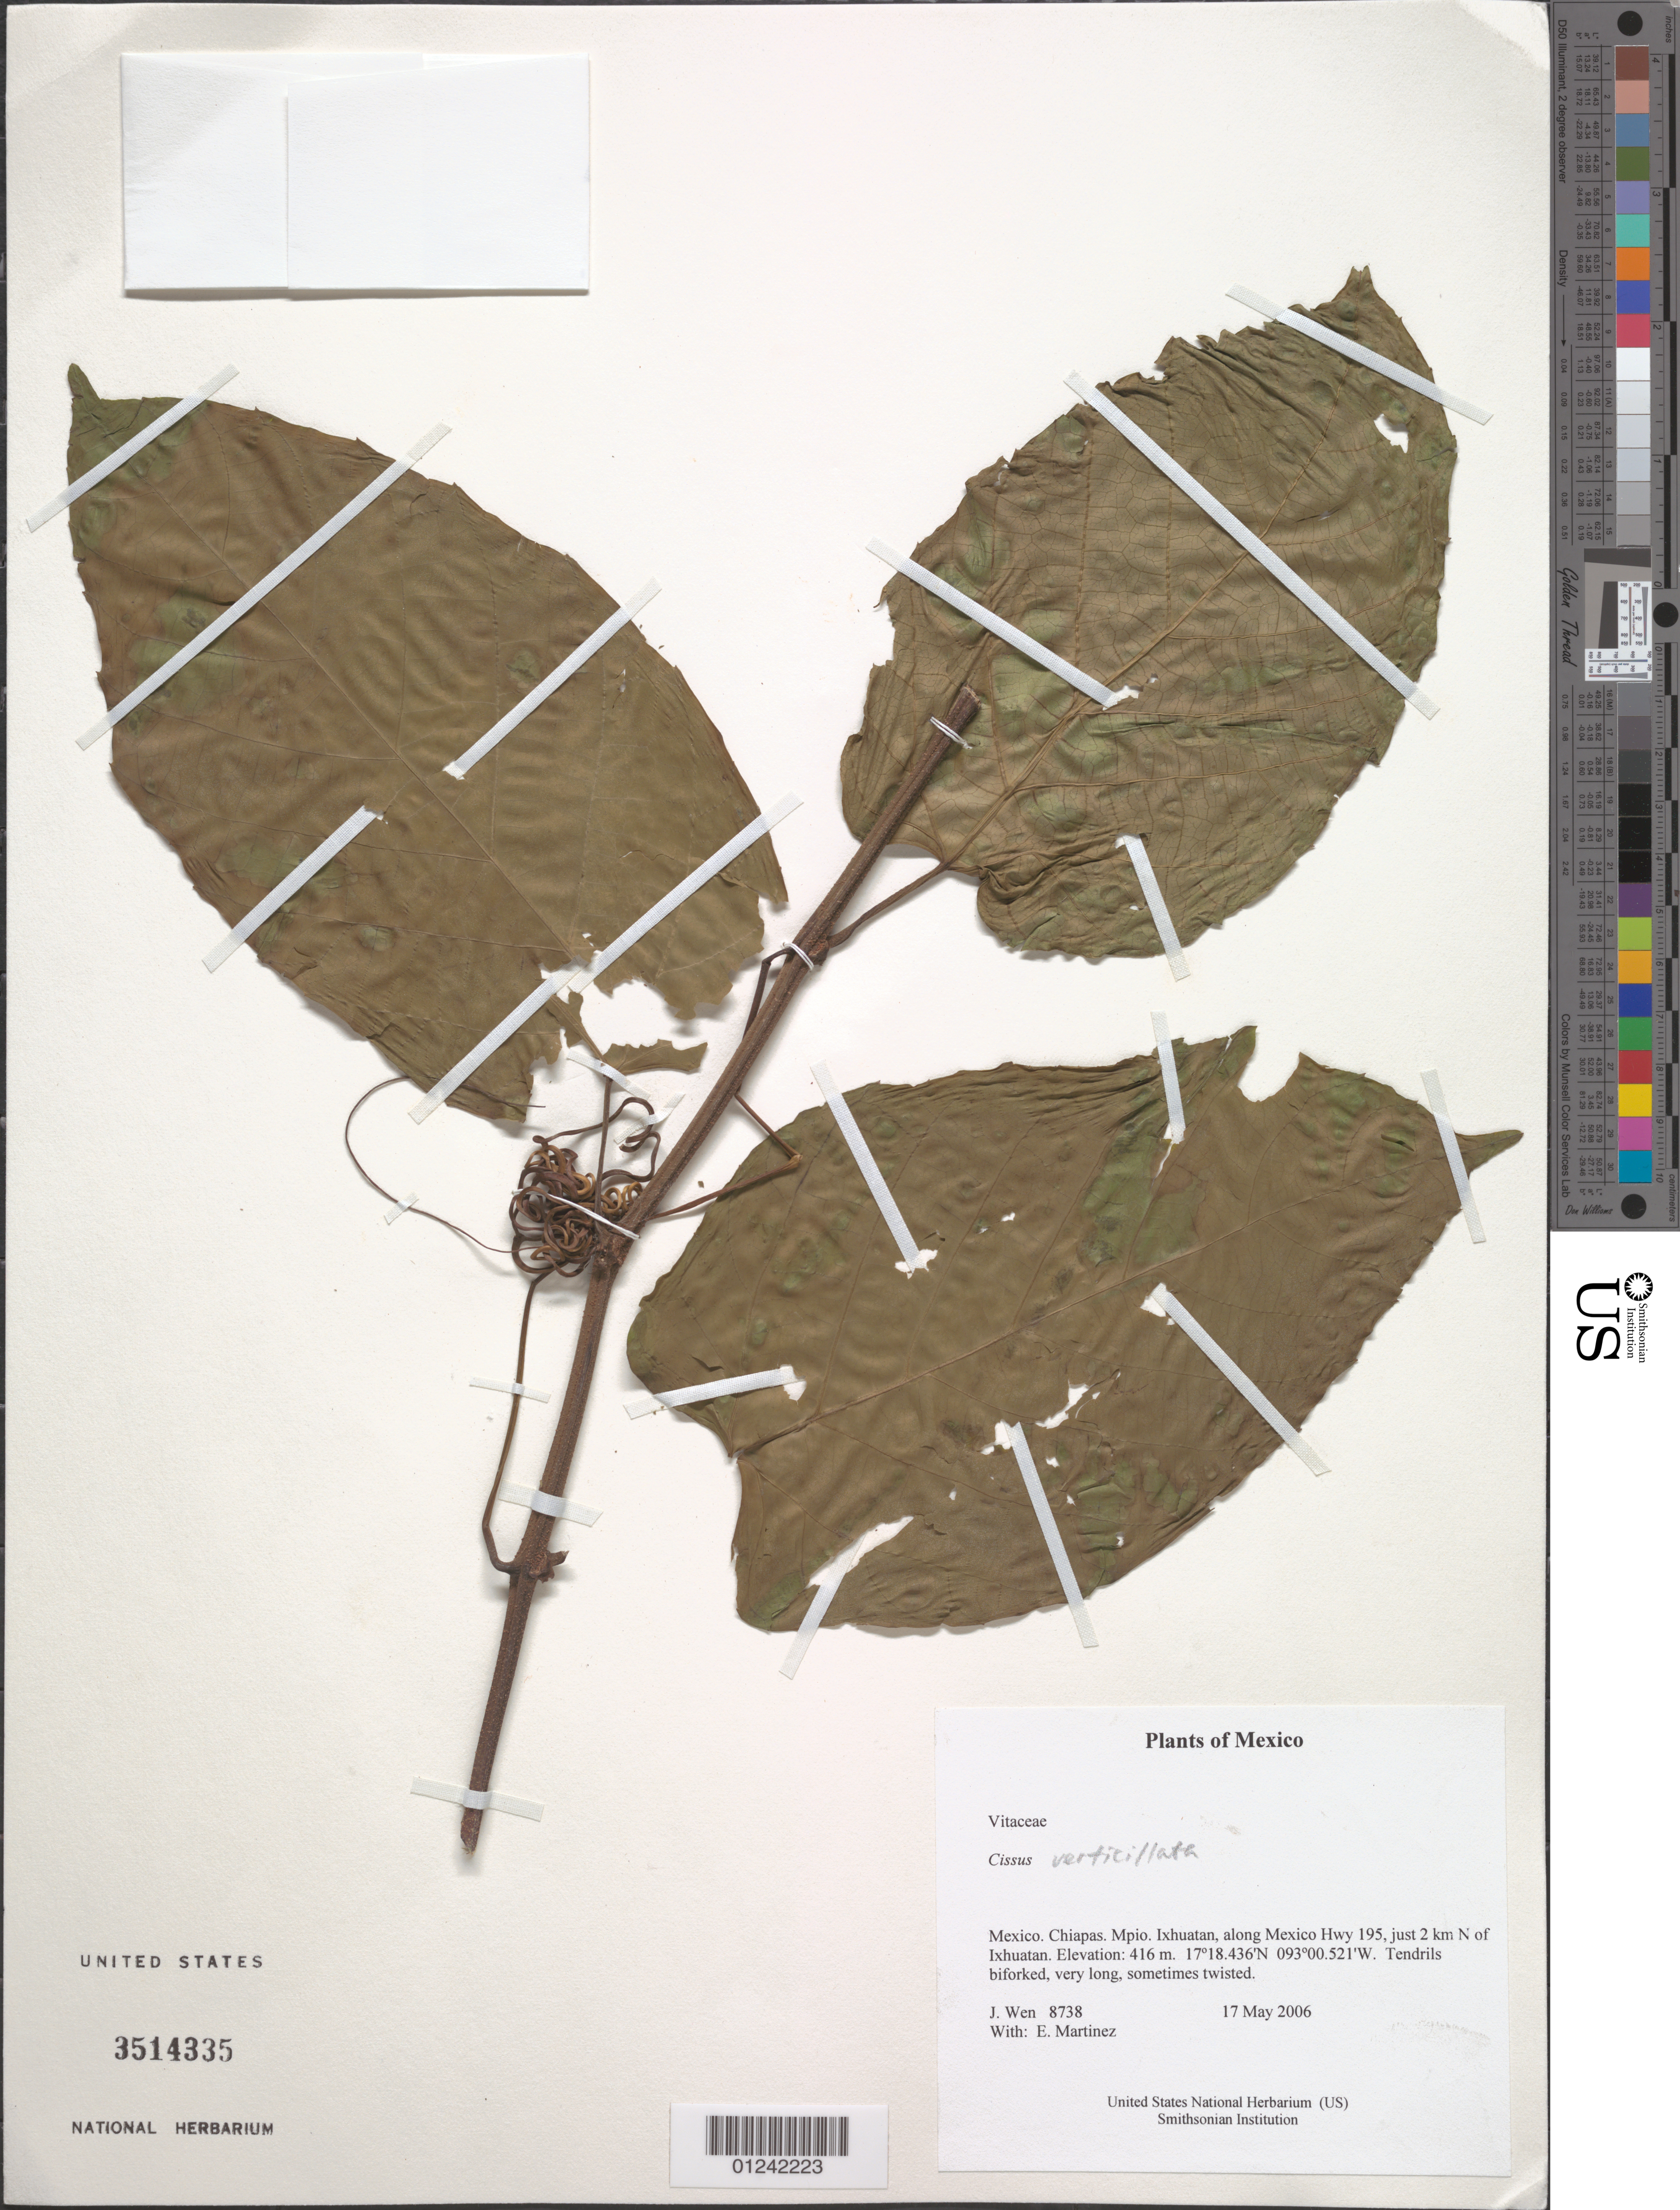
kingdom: Plantae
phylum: Tracheophyta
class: Magnoliopsida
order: Vitales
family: Vitaceae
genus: Cissus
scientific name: Cissus verticillata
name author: (L.) Nicolson & C.E. Jarvis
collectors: J. Wen & E. Martínez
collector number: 8738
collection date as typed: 17 May 2006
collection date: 2006-05-17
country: Mexico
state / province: Chiapas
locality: Mpio. Ixhuatan, along Mexico Hwy 195, just 2 km N of Ixhuatan.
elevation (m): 416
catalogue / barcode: US 3514335